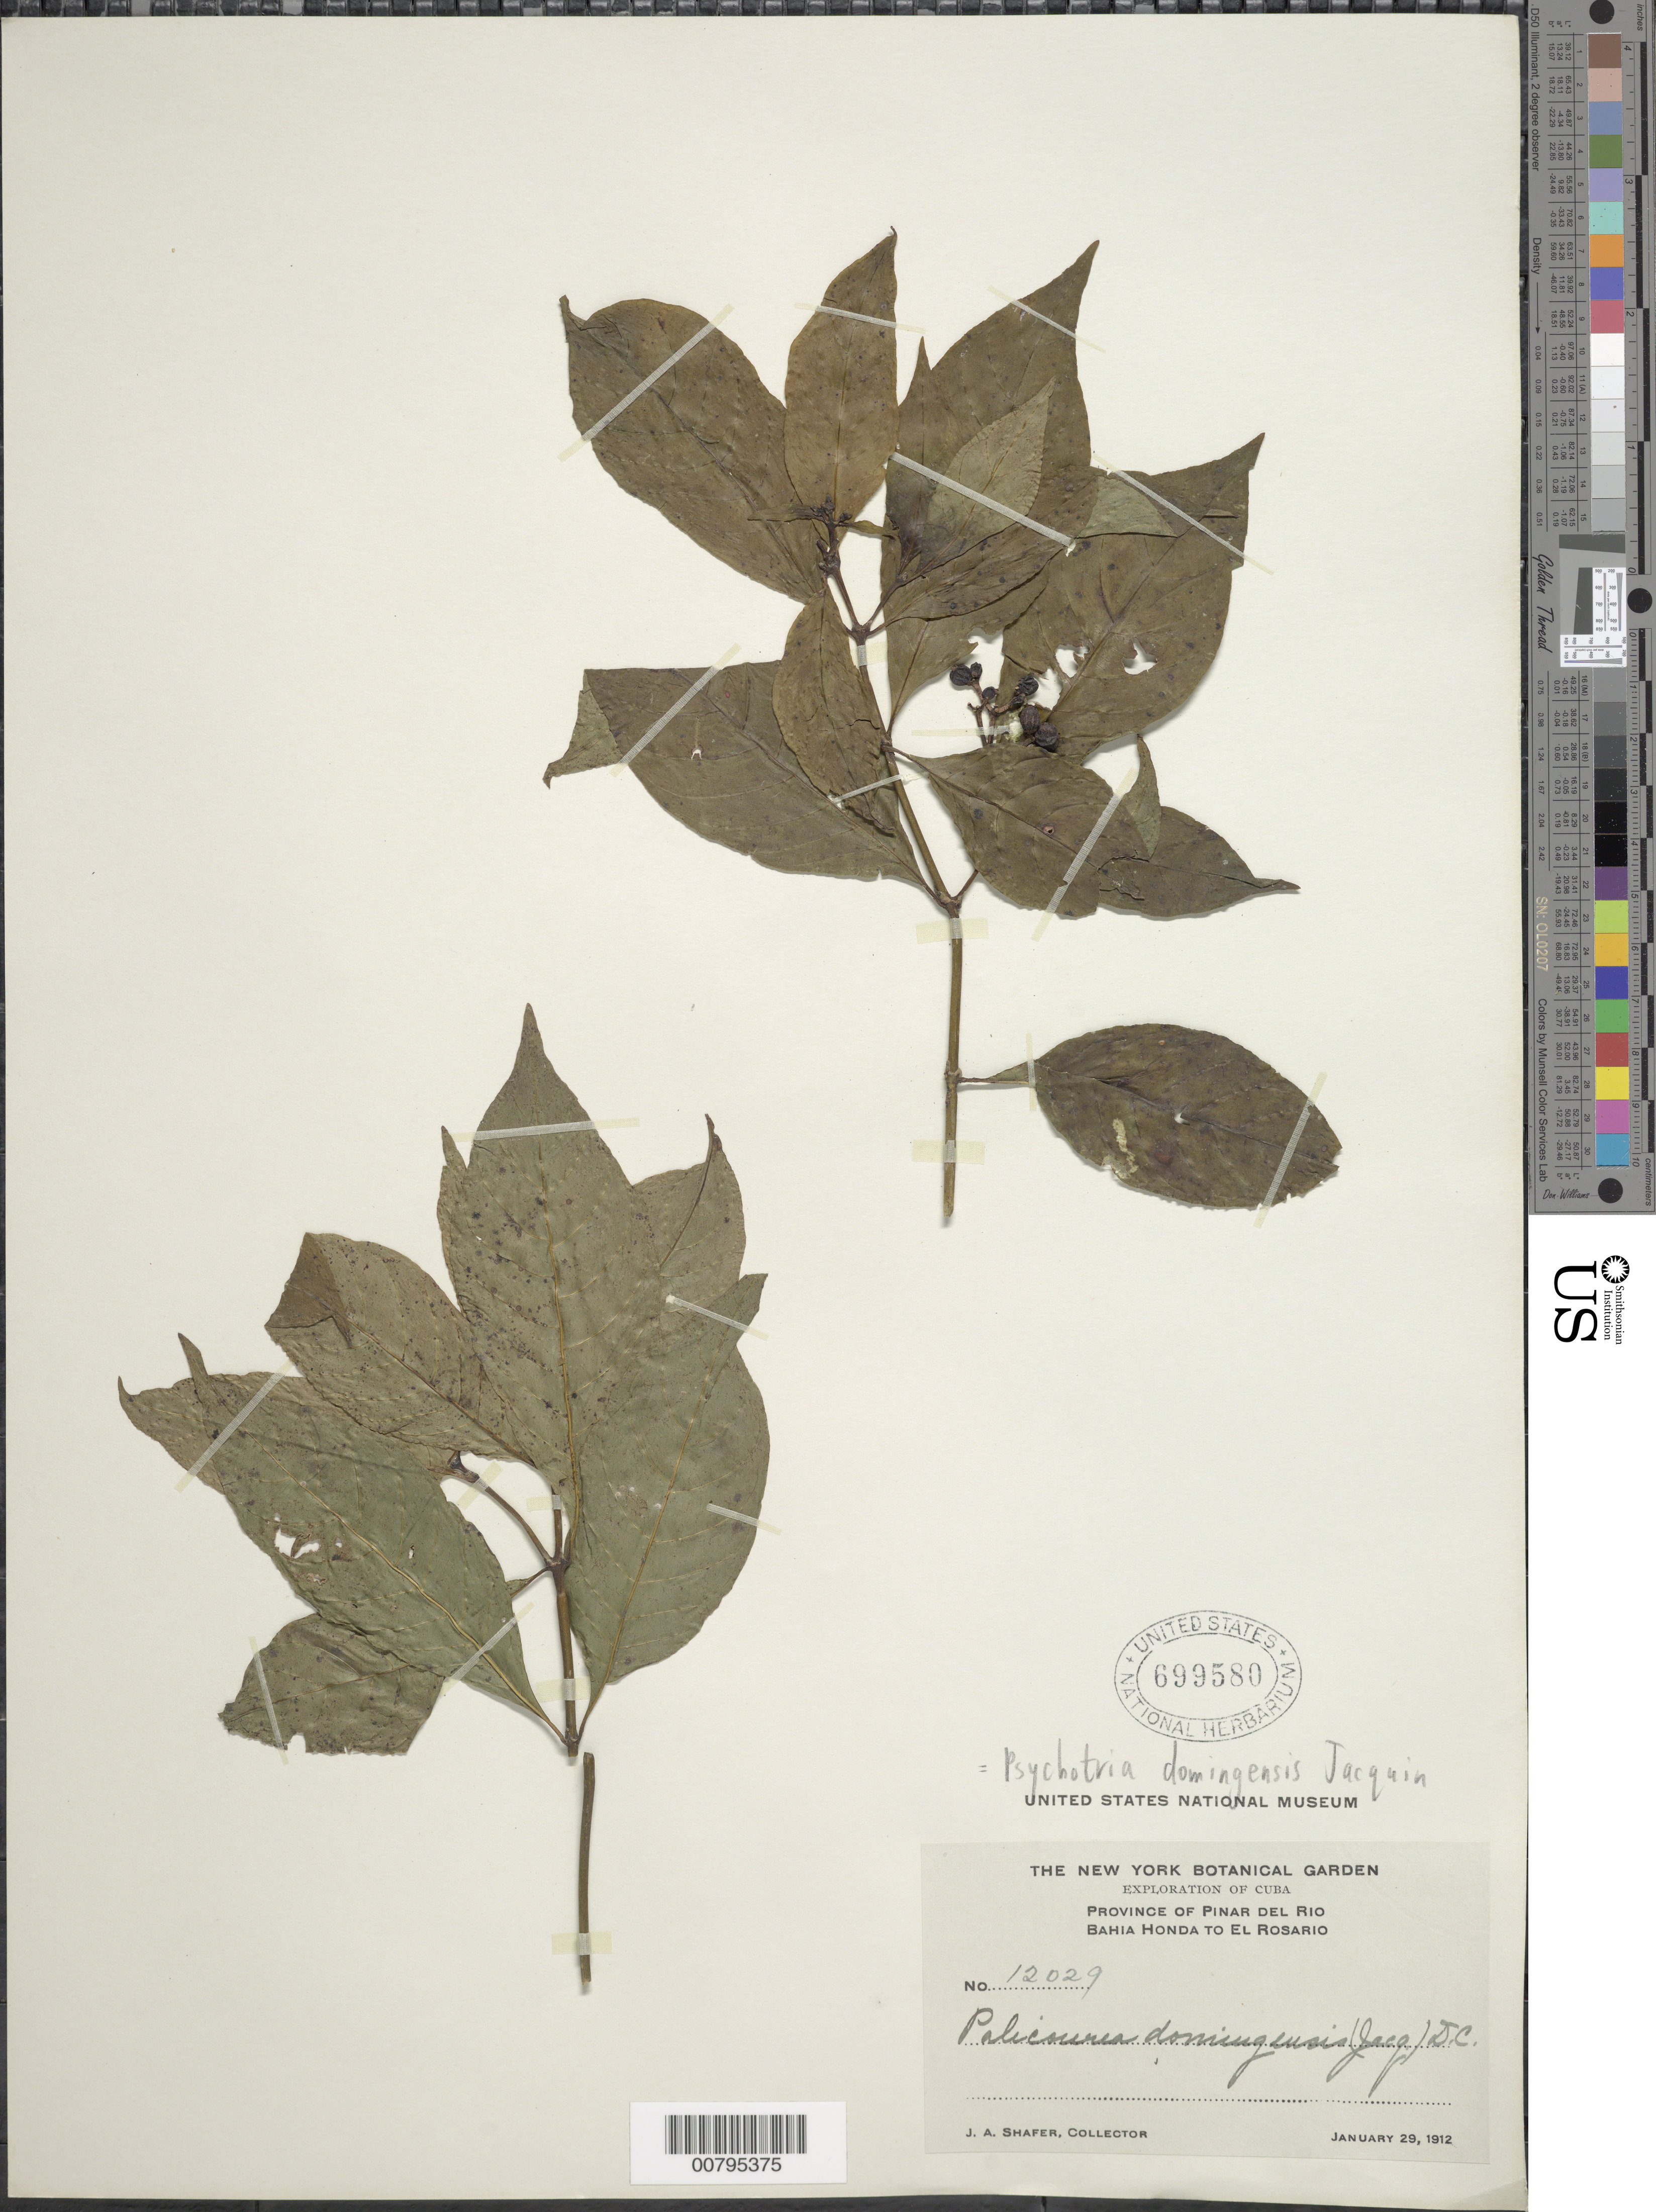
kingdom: Plantae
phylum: Tracheophyta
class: Magnoliopsida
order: Gentianales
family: Rubiaceae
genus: Psychotria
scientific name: Psychotria domingensis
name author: Jacq.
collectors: J. A. Shafer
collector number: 12029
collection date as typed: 29 Jan 1912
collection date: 1912-01-29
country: Cuba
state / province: Pinar del Río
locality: Bahia Honda to El Rosario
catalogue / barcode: US 699580